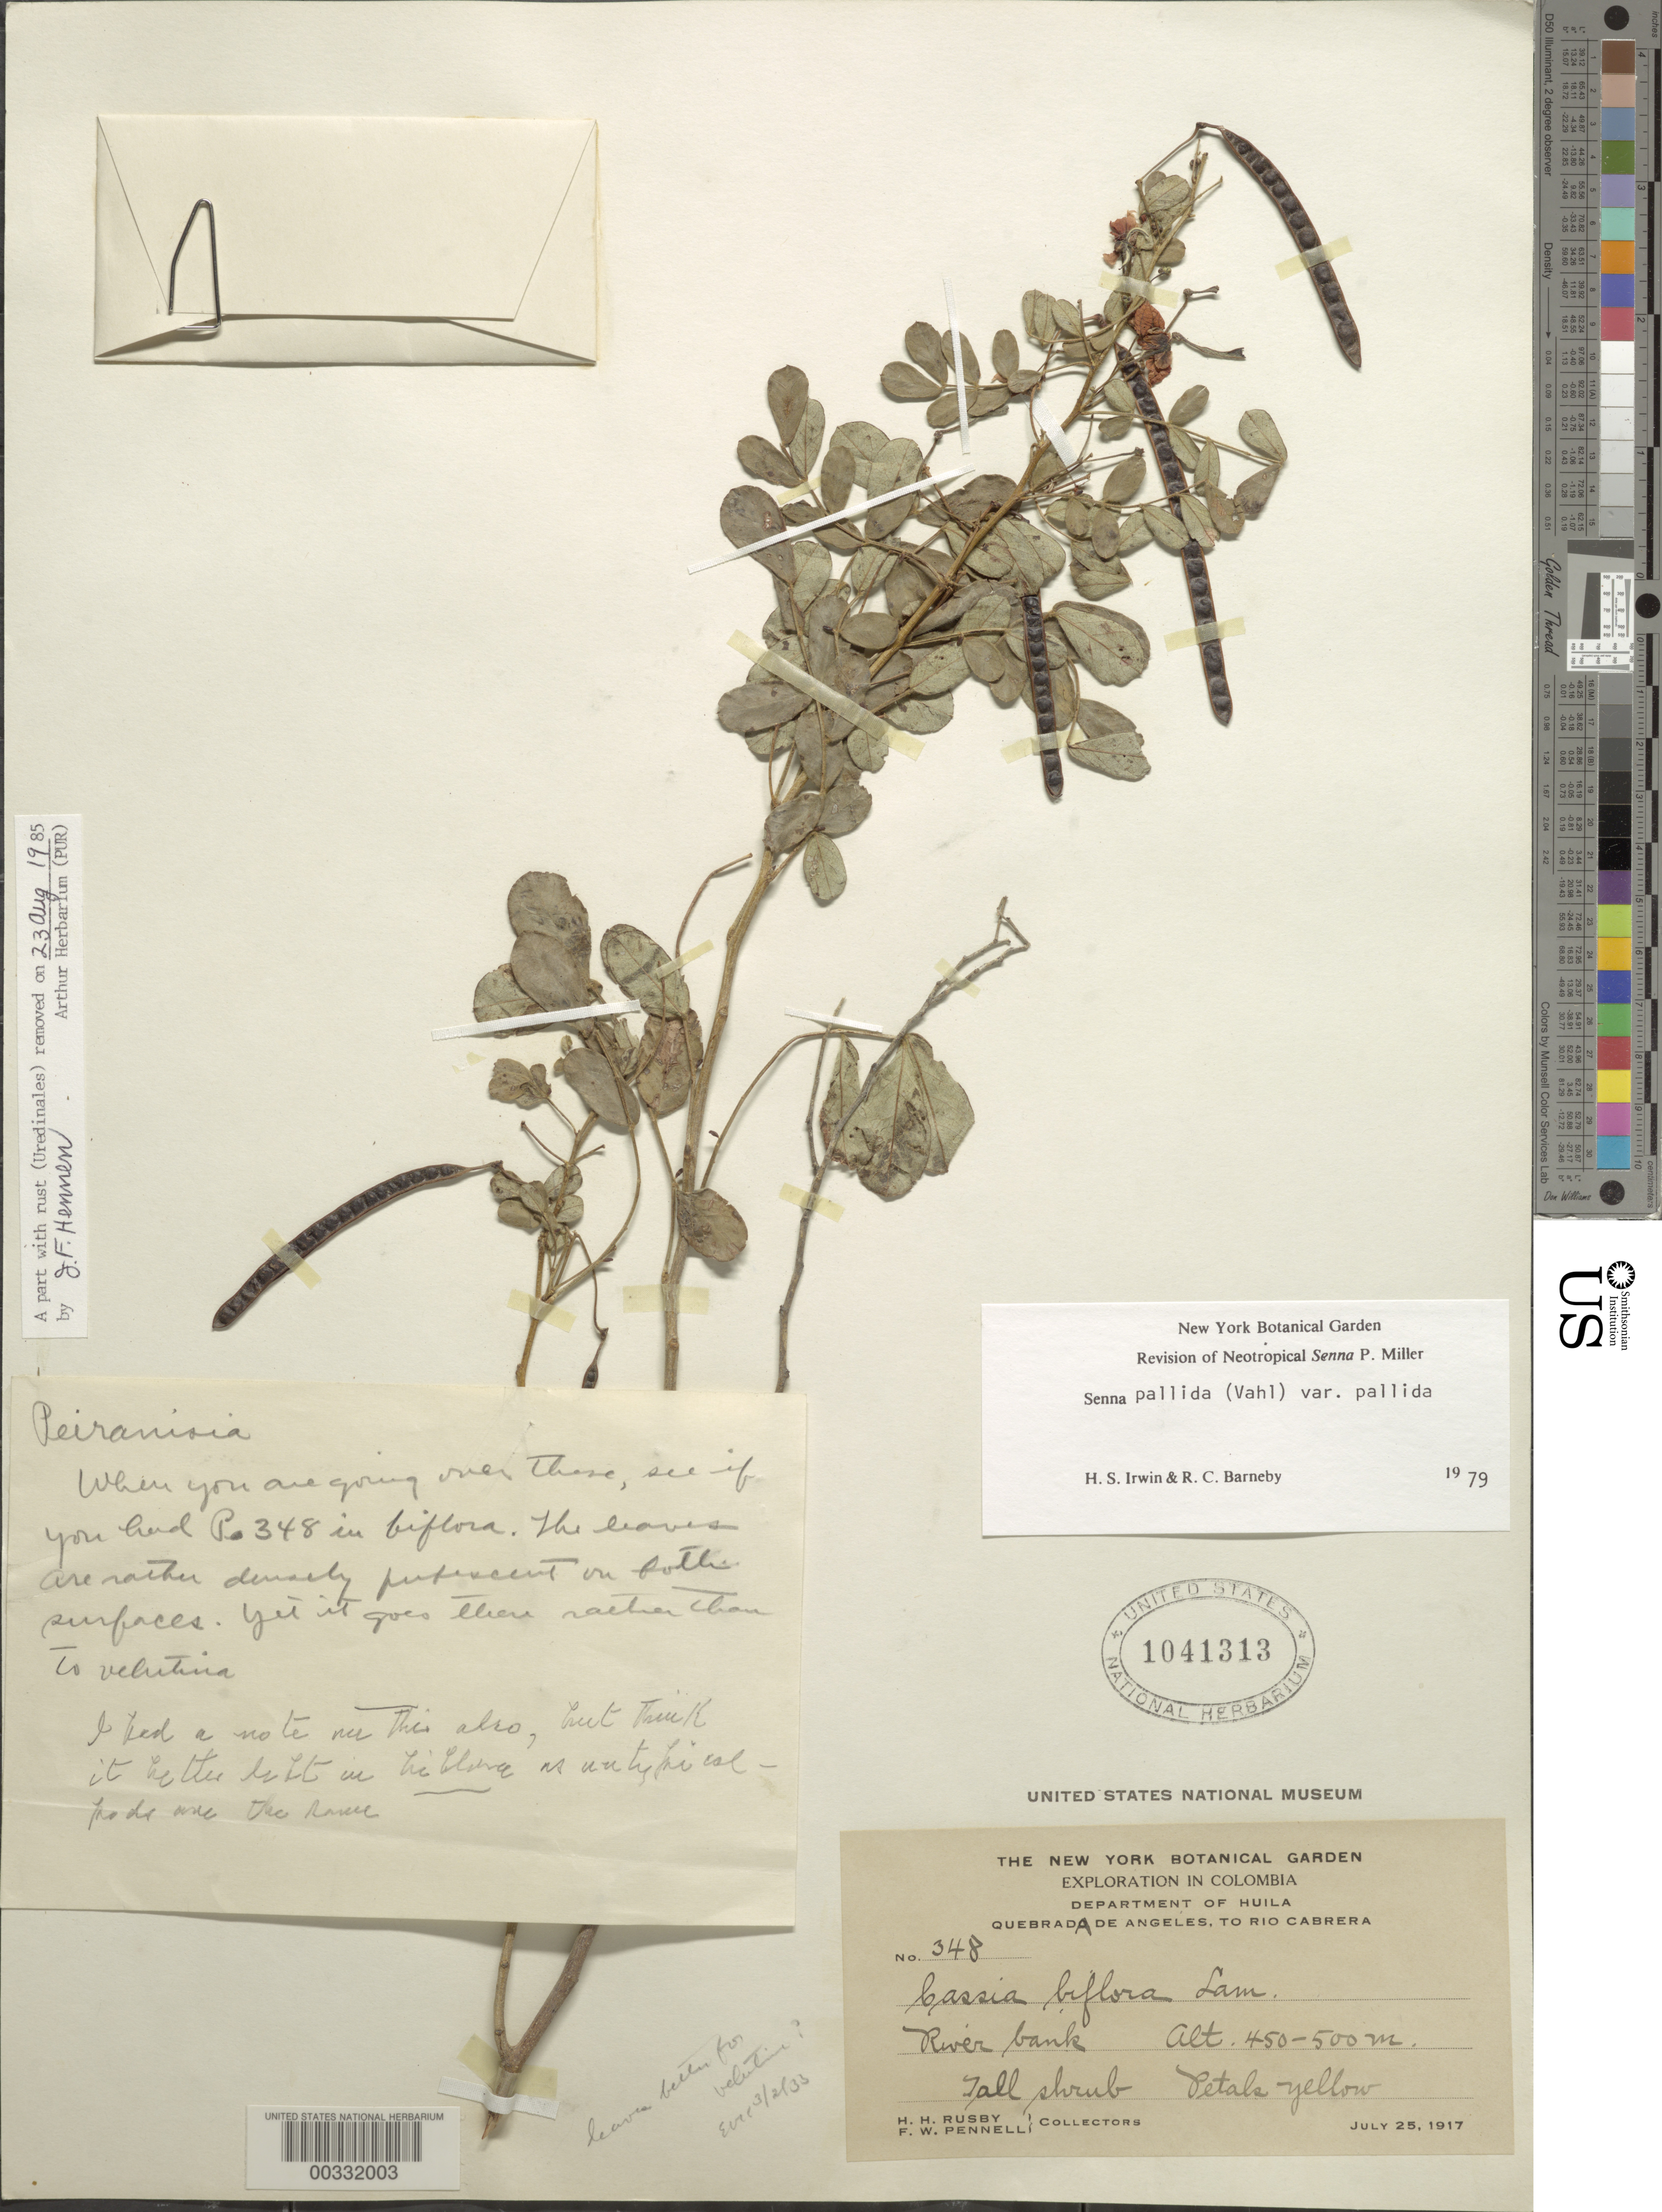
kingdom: Plantae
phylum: Tracheophyta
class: Magnoliopsida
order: Fabales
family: Fabaceae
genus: Senna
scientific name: Senna pallida var. pallida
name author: (Vahl) H.S. Irwin & Barneby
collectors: H. H. Rusby & F. W. Pennell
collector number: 348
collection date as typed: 25 Jul 1917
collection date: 1917-07-25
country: Colombia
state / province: Huila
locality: Quebrada de Angeles to Rio Cabrera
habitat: River bank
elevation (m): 450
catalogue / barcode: US 1041313